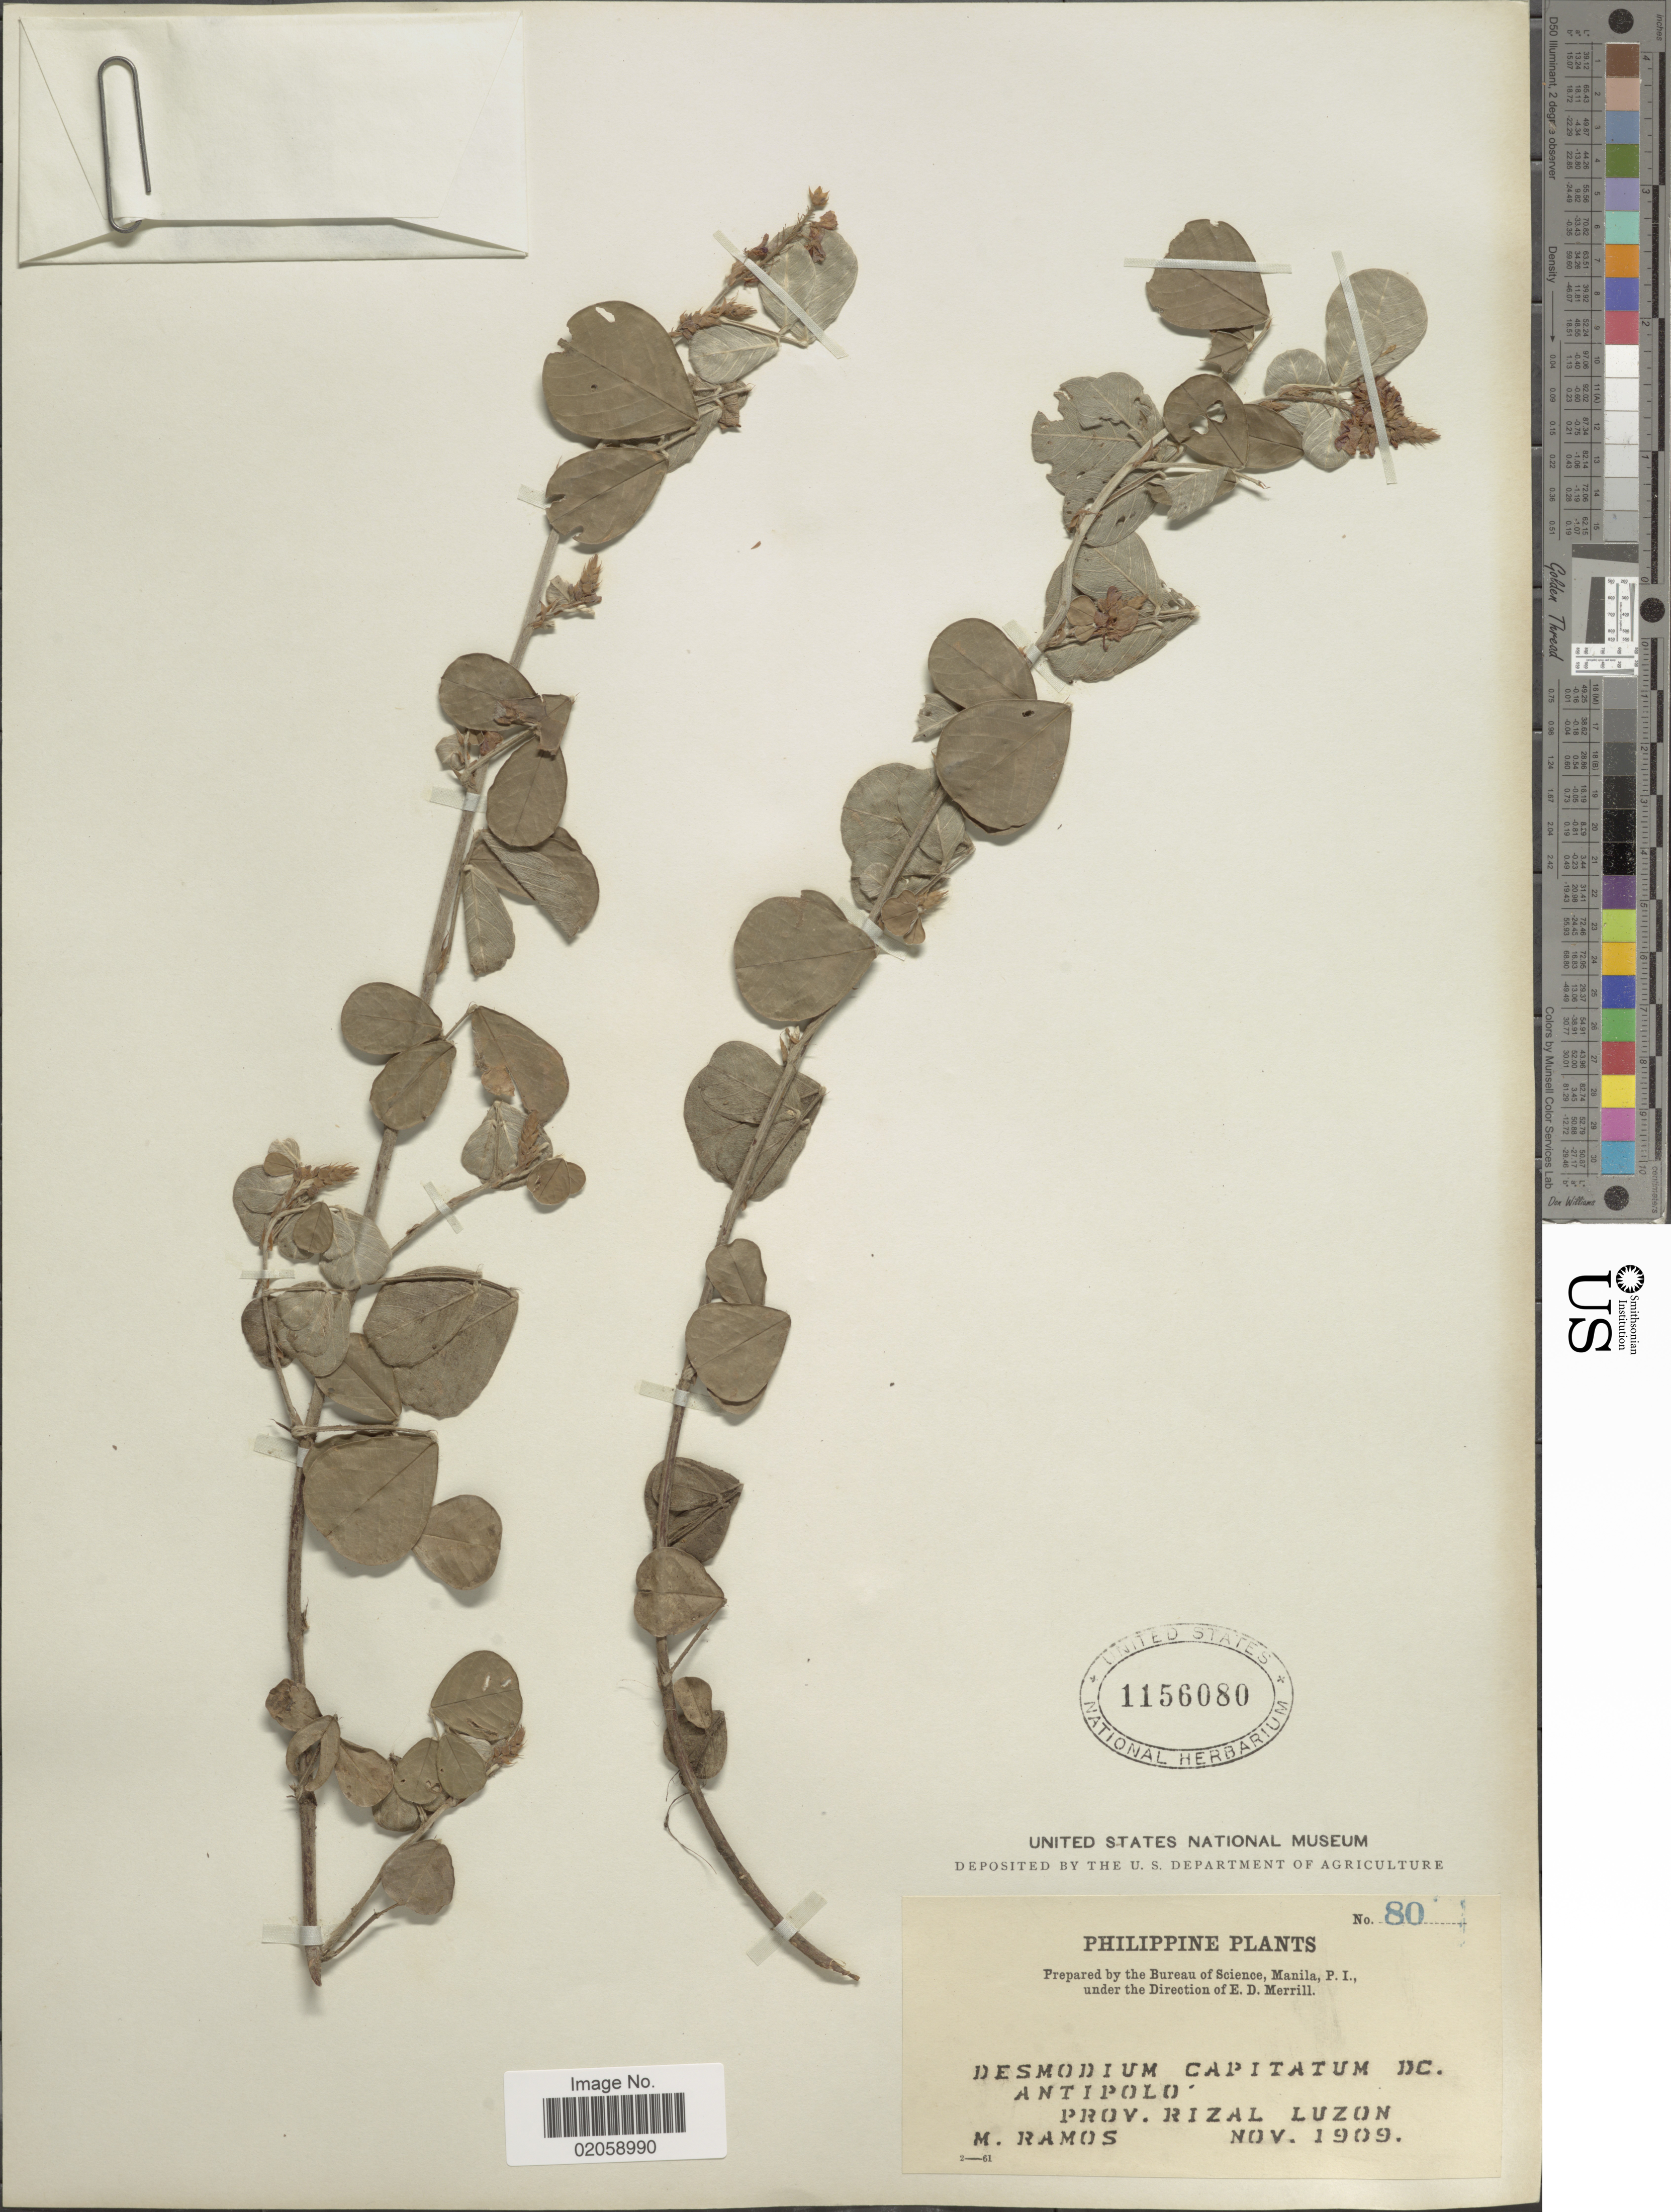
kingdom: Plantae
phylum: Tracheophyta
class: Magnoliopsida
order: Fabales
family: Fabaceae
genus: Grona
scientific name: Grona retroflexa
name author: (L.) H. Ohashi & K. Ohashi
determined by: Strong, Mark T., (BOT), Smithsonian Institution - National Museum of Natural History (UNITED STATES)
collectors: M. Ramos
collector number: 80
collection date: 1909-11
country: Philippines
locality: Antipolo. Prov. Rizal, Luzon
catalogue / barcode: US 1156080